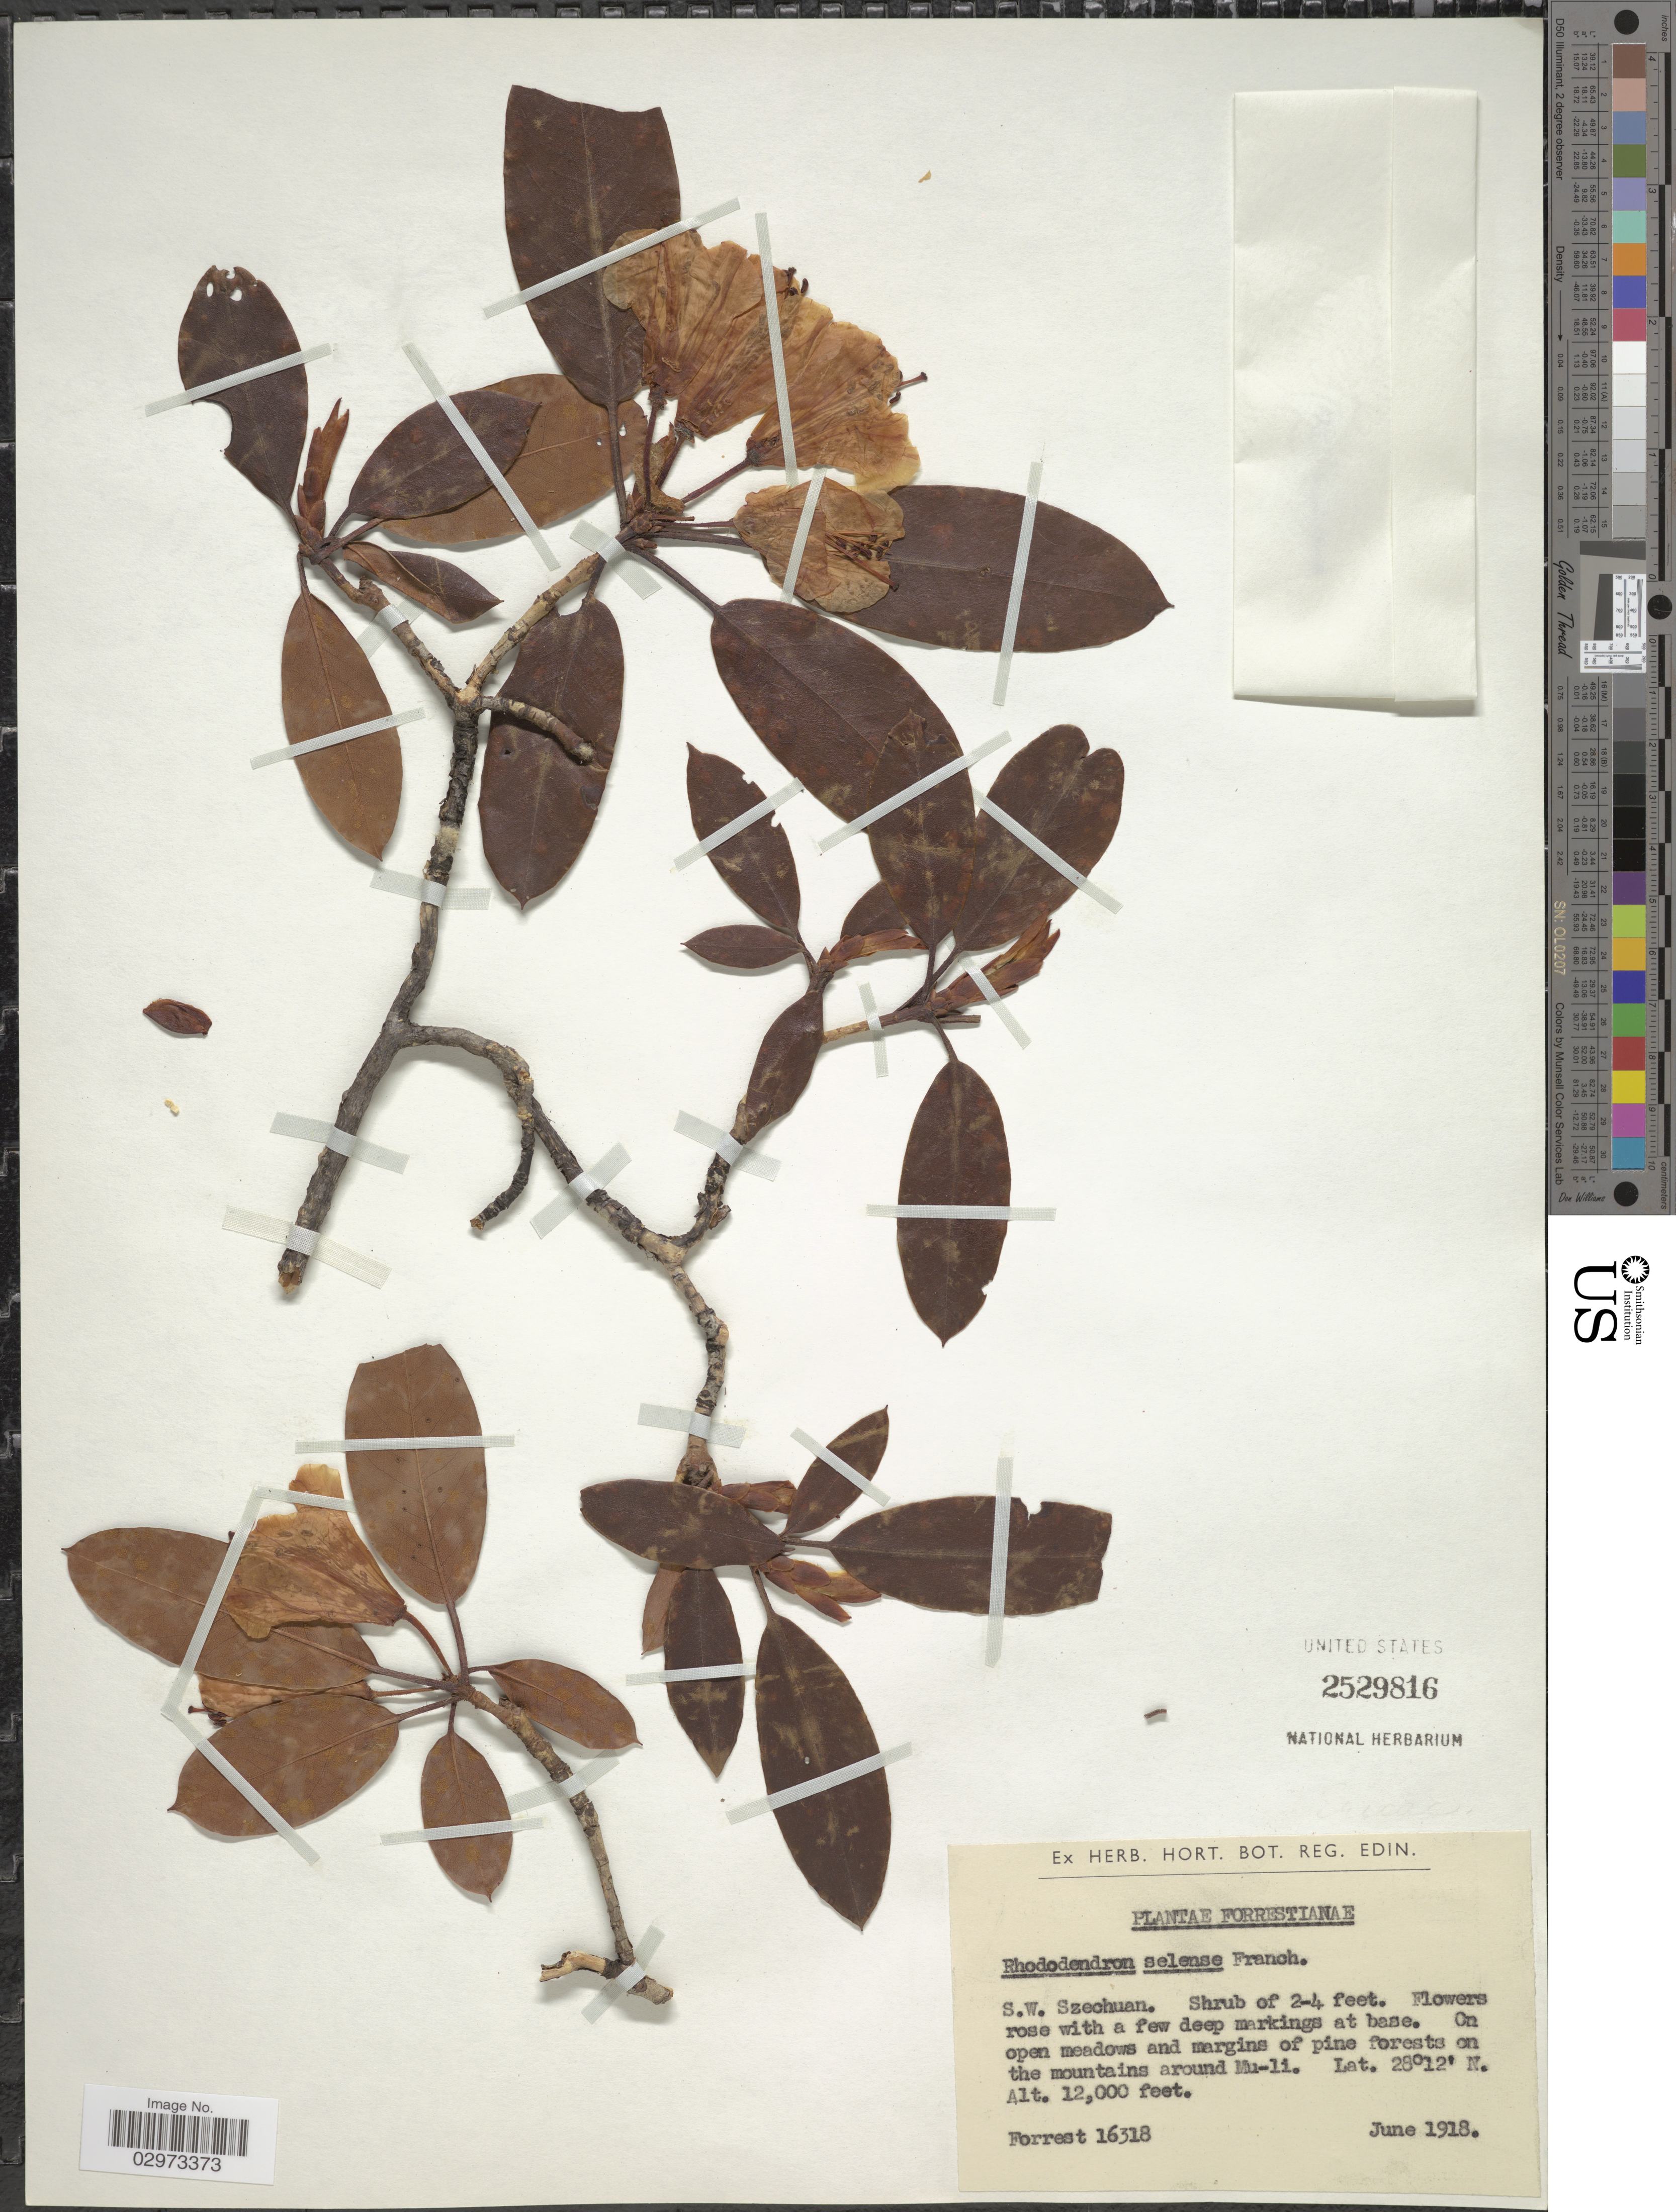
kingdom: Plantae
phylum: Tracheophyta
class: Magnoliopsida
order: Ericales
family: Ericaceae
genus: Rhododendron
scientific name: Rhododendron selense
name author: Franch.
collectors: -. Forrest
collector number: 16318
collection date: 1918-06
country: China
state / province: Sichuan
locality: S. W. Szechuan. On open meadows and margins of pine forests on the mountains around Mu-li.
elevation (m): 3658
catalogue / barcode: US 2529816